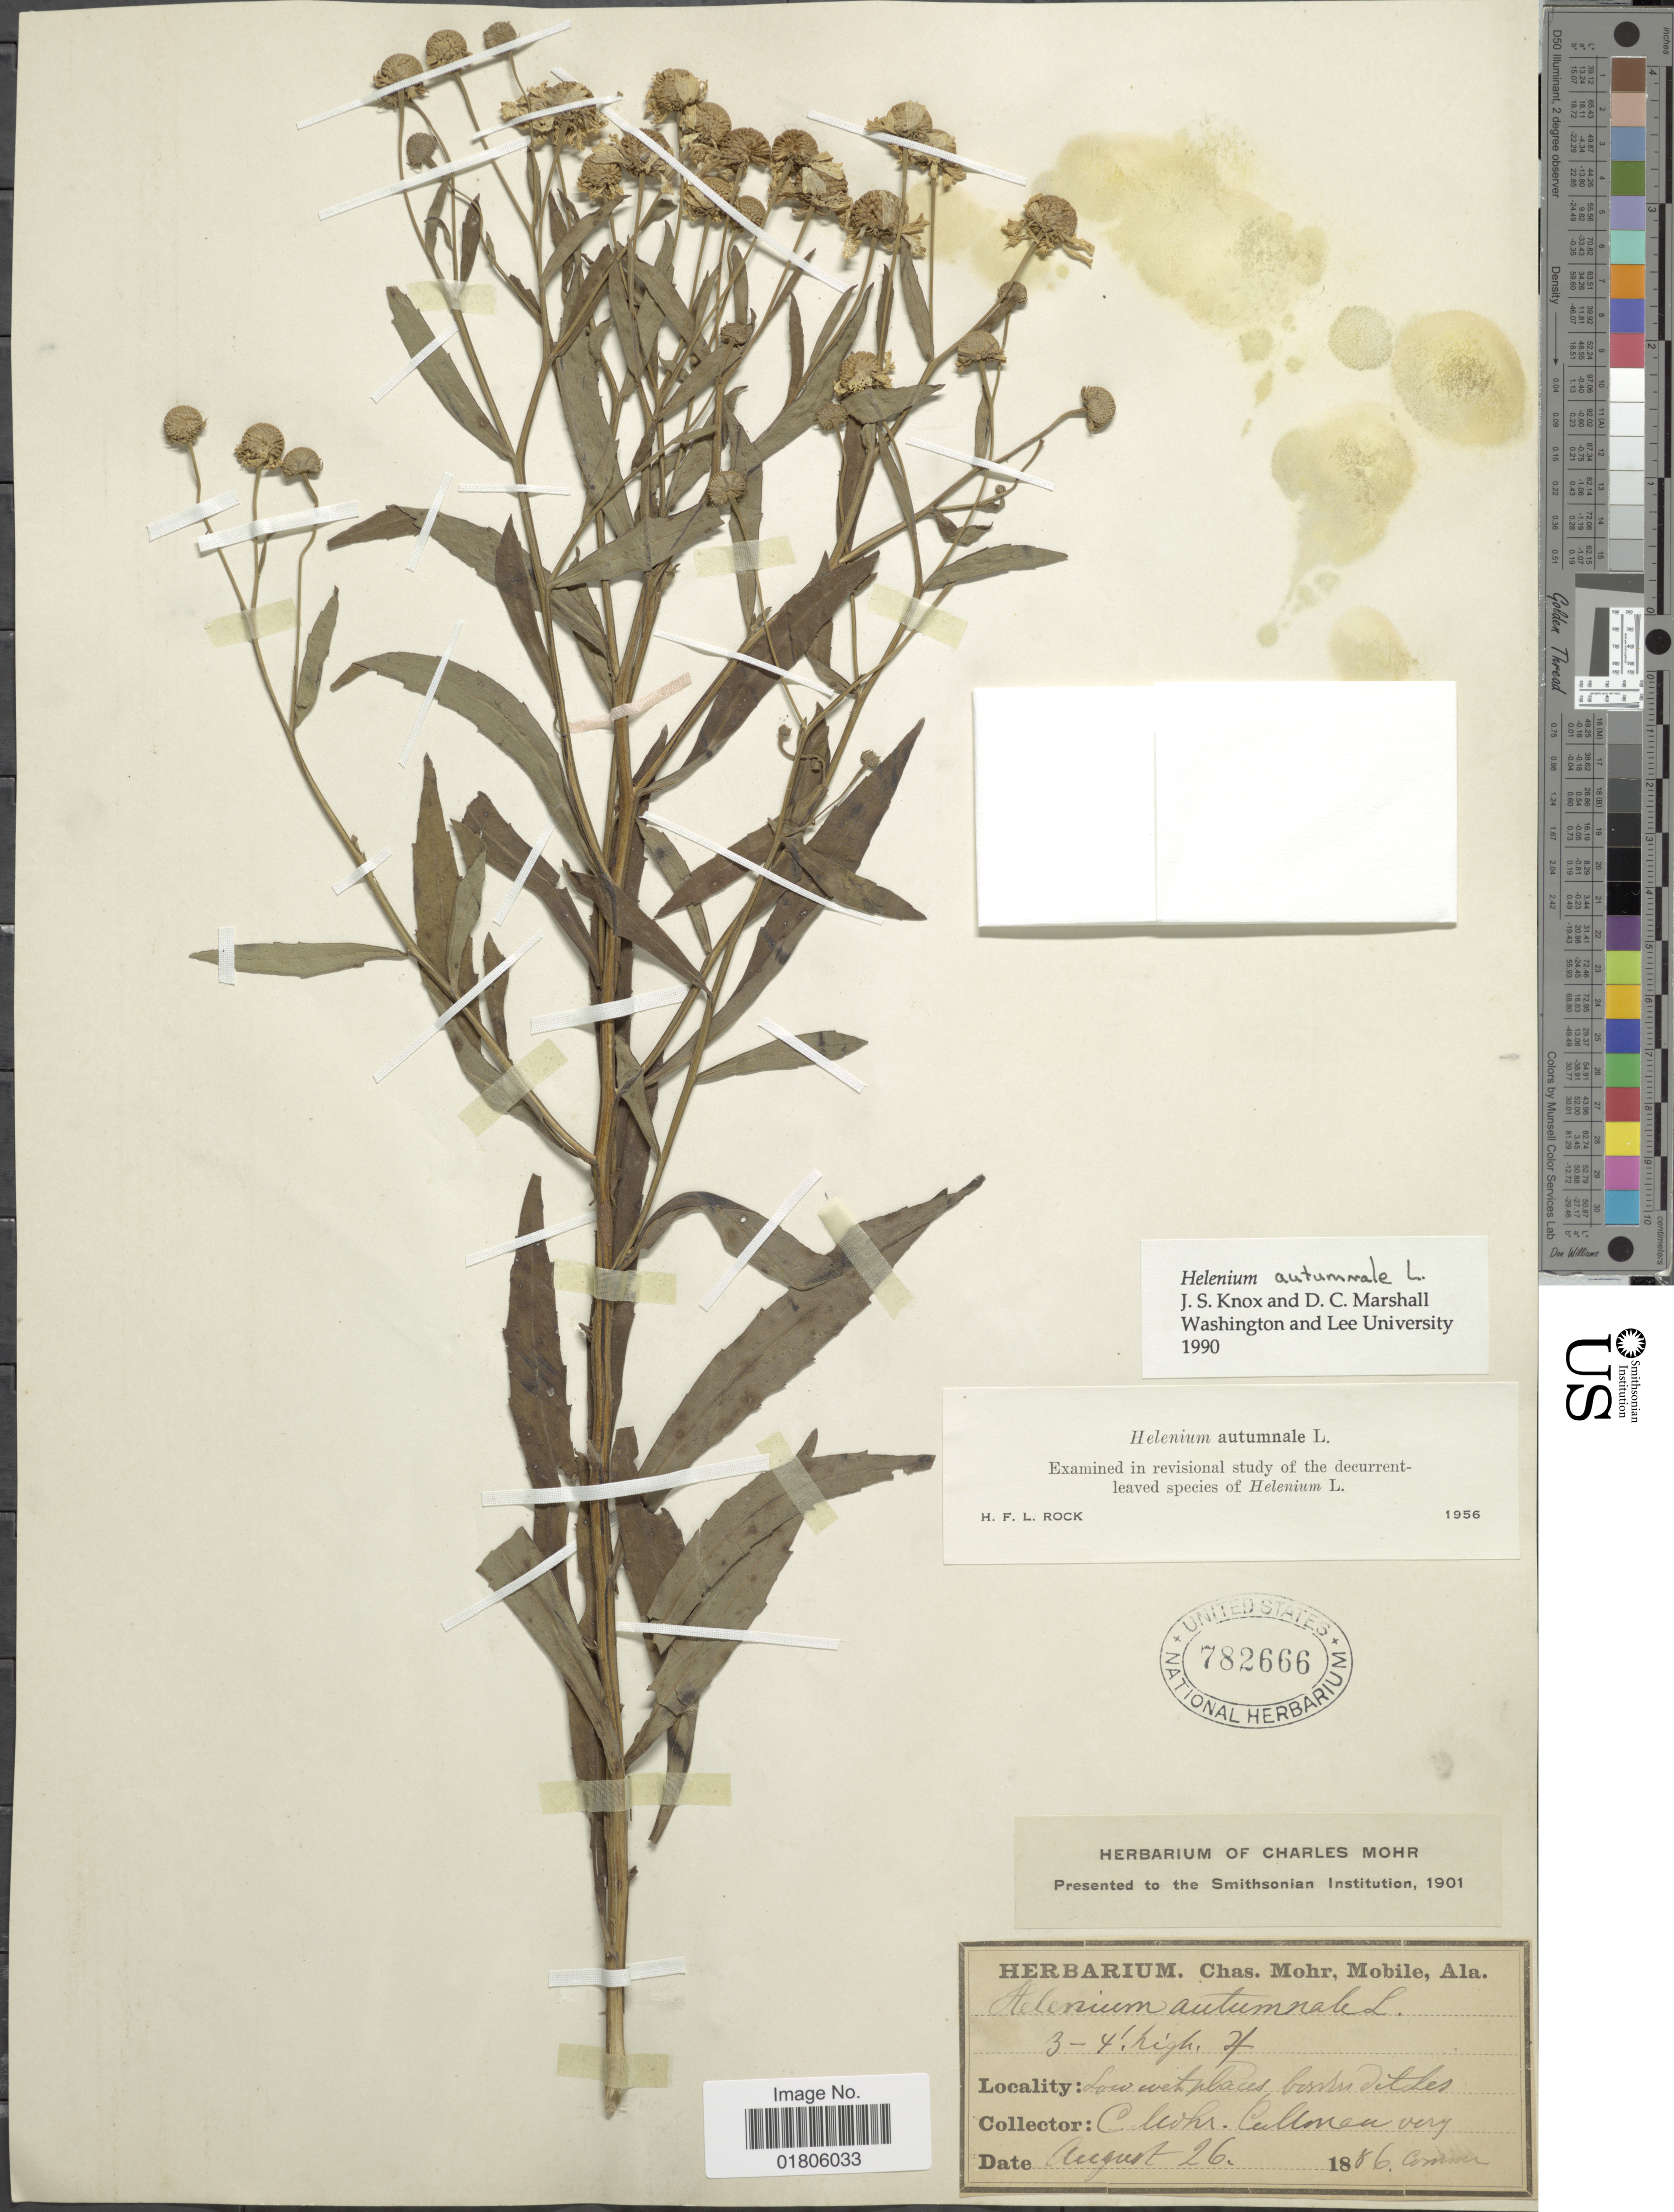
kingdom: Plantae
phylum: Tracheophyta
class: Magnoliopsida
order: Asterales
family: Asteraceae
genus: Helenium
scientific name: Helenium autumnale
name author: L.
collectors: Mohr, C. T. (herbarium)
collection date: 1886-08-26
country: United States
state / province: Alabama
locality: Low wet places boisson ditches Cullman very common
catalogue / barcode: US 782666